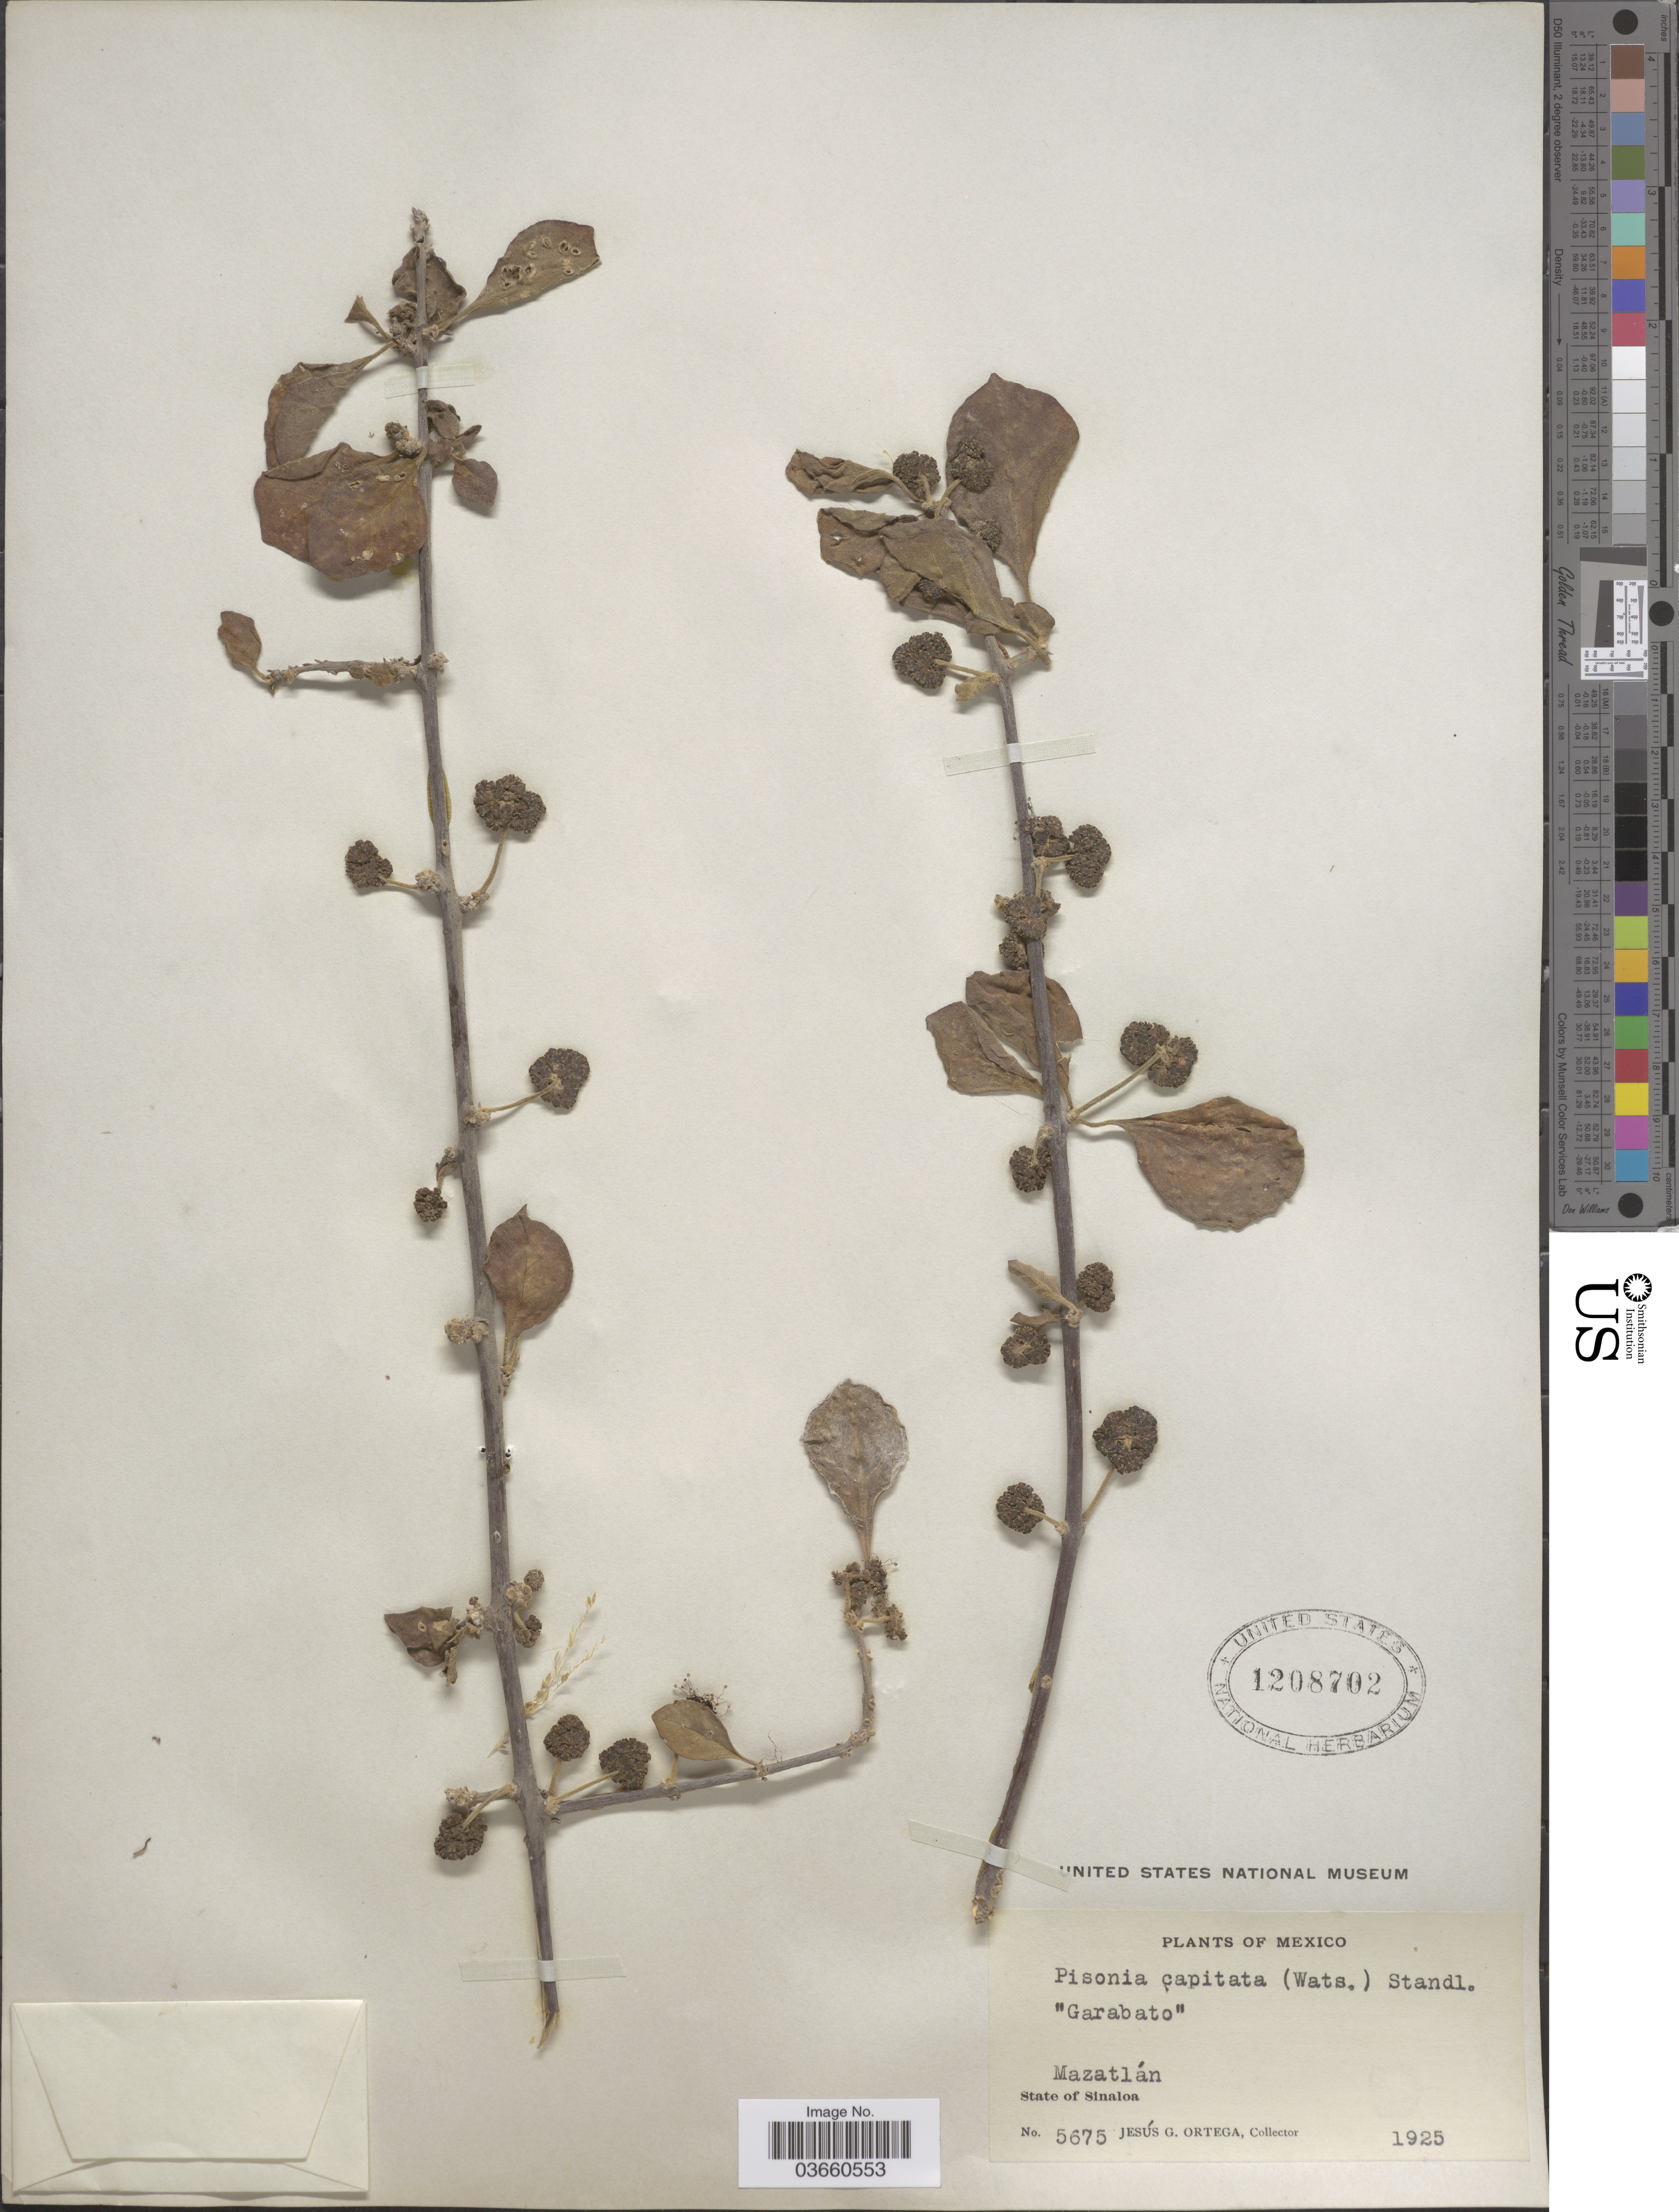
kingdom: Plantae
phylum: Tracheophyta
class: Magnoliopsida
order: Caryophyllales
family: Nyctaginaceae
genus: Pisonia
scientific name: Pisonia capitata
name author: (S. Watson) Standl.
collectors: J. Ortega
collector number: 5675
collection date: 1925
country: Mexico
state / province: Sinaloa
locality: Mazatlán.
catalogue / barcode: US 1208702